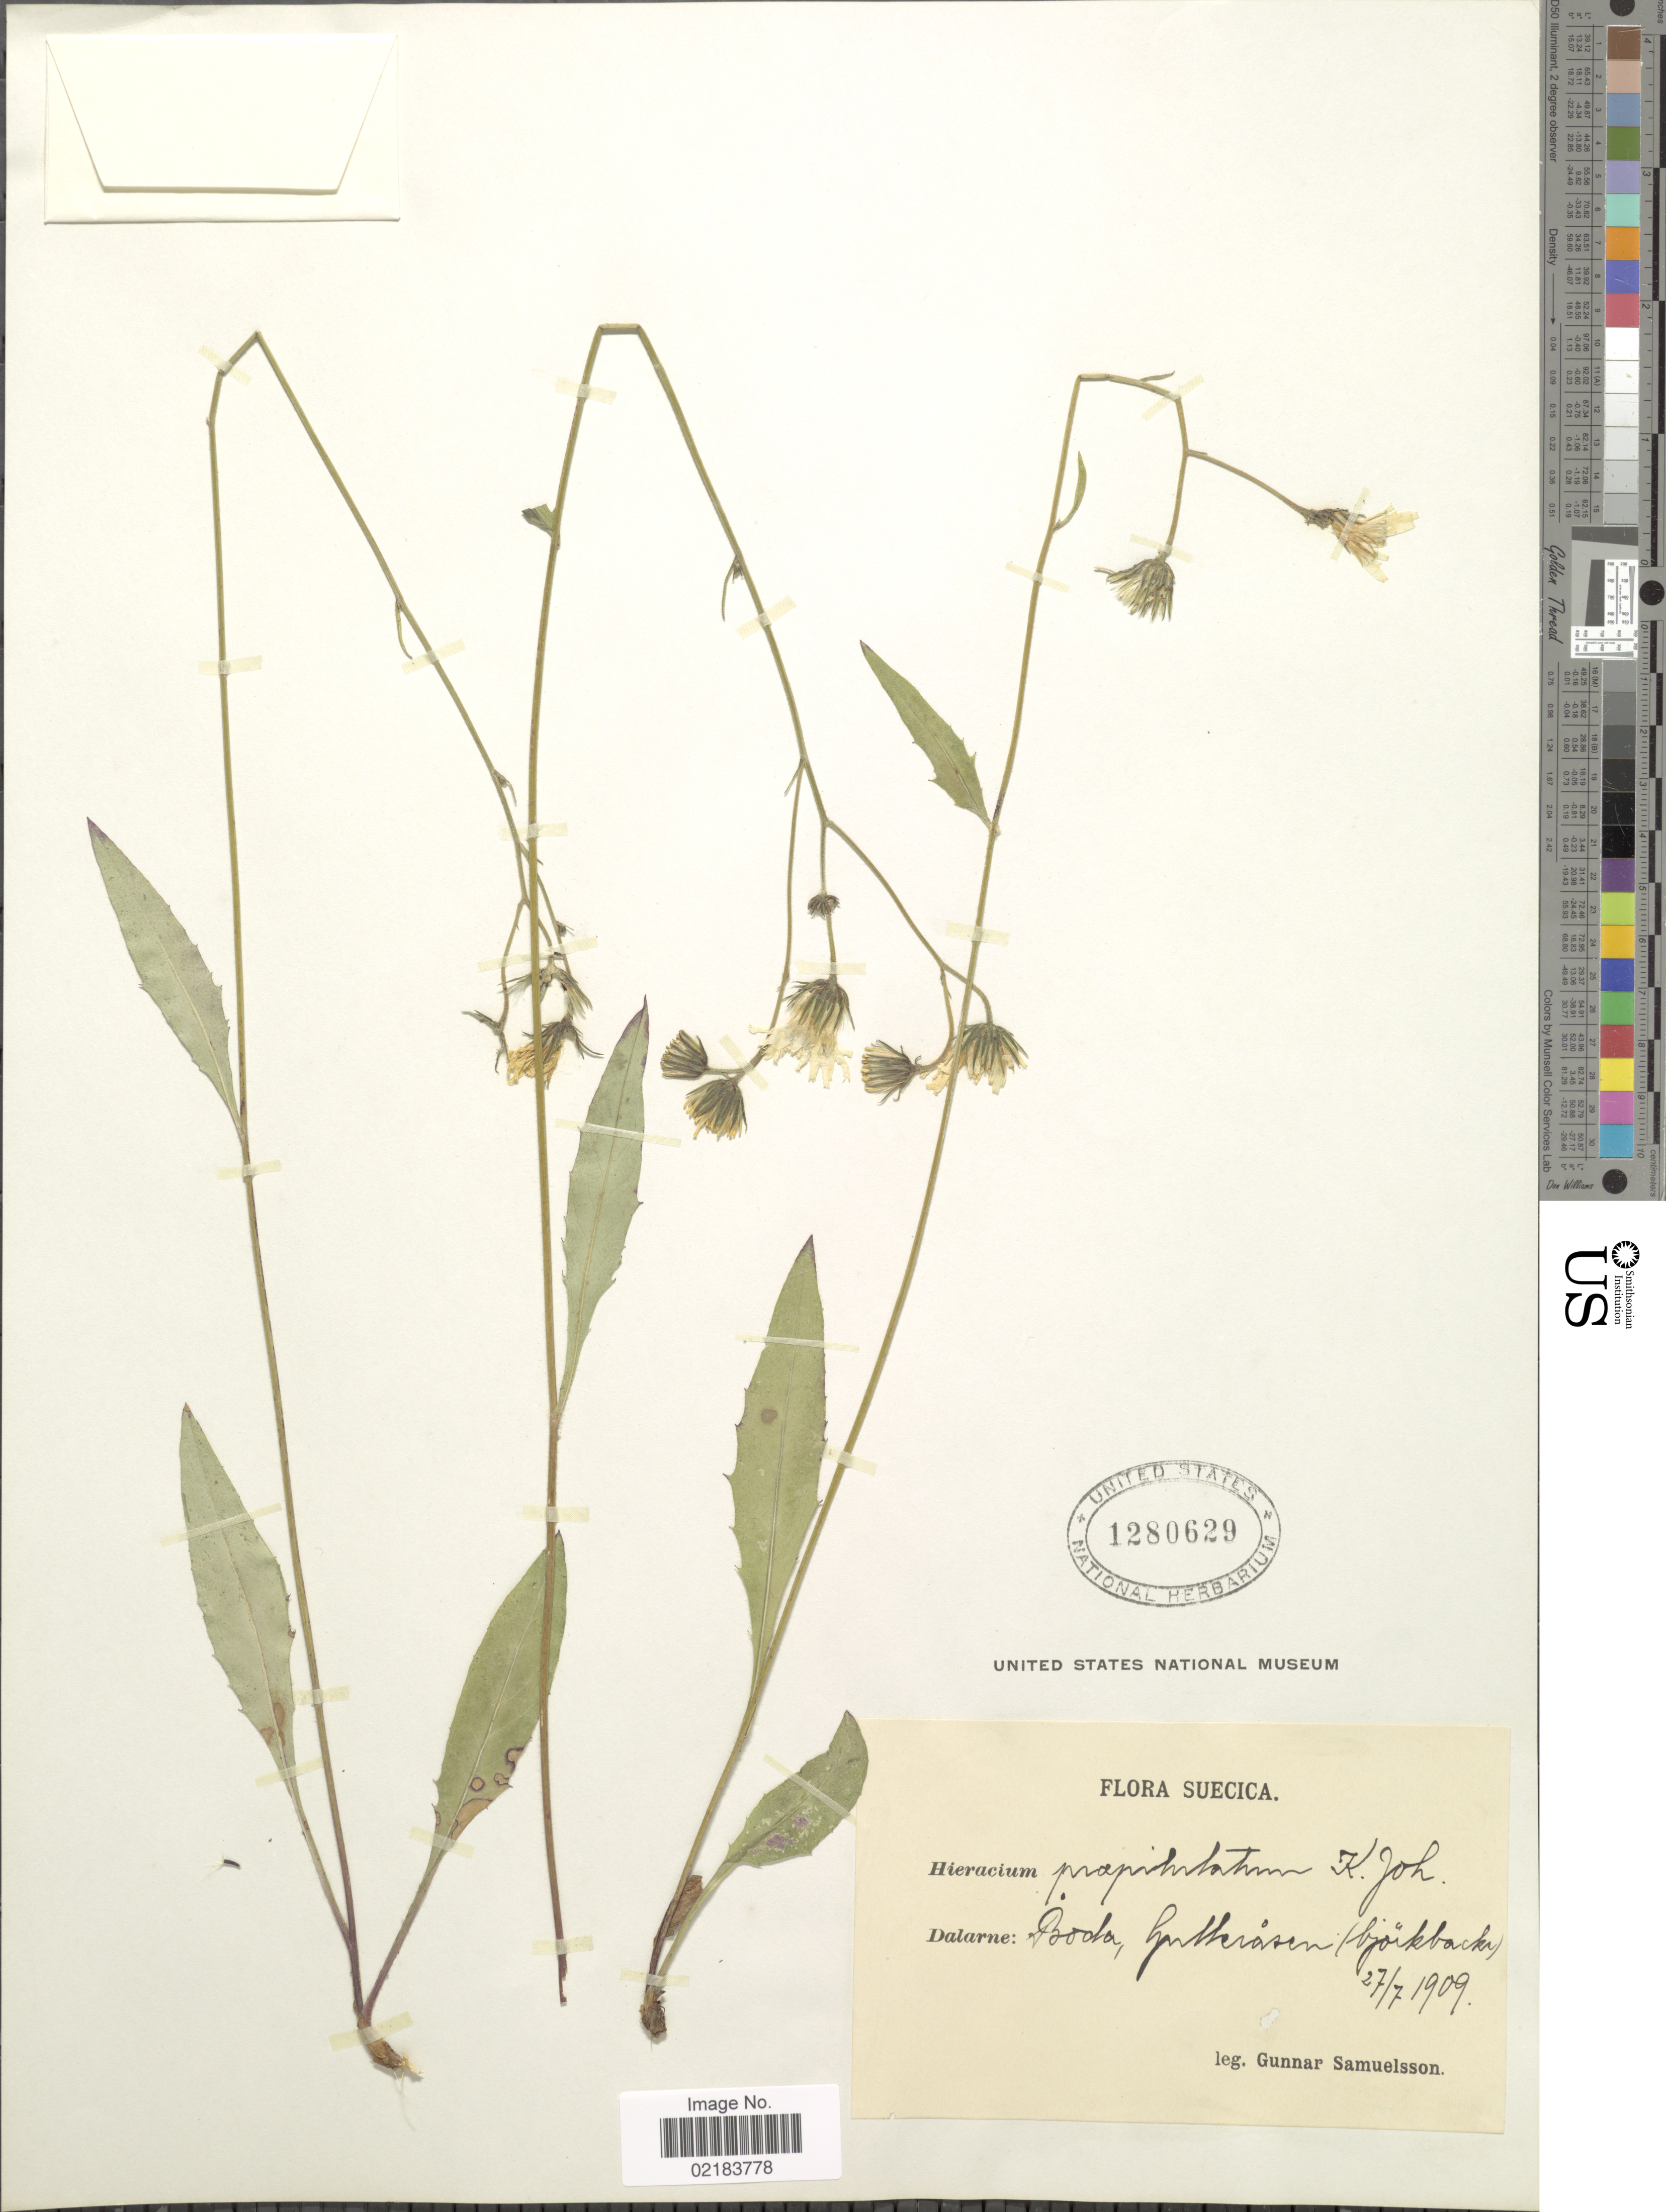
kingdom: Plantae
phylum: Tracheophyta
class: Magnoliopsida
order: Asterales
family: Asteraceae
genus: Hieracium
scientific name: Hieracium praepilulatum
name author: Johanss.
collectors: G. Samuelsson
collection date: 1909-07-27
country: Sweden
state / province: Dalarna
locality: Dalarne: Boda, Gulleråsen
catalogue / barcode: US 1280629